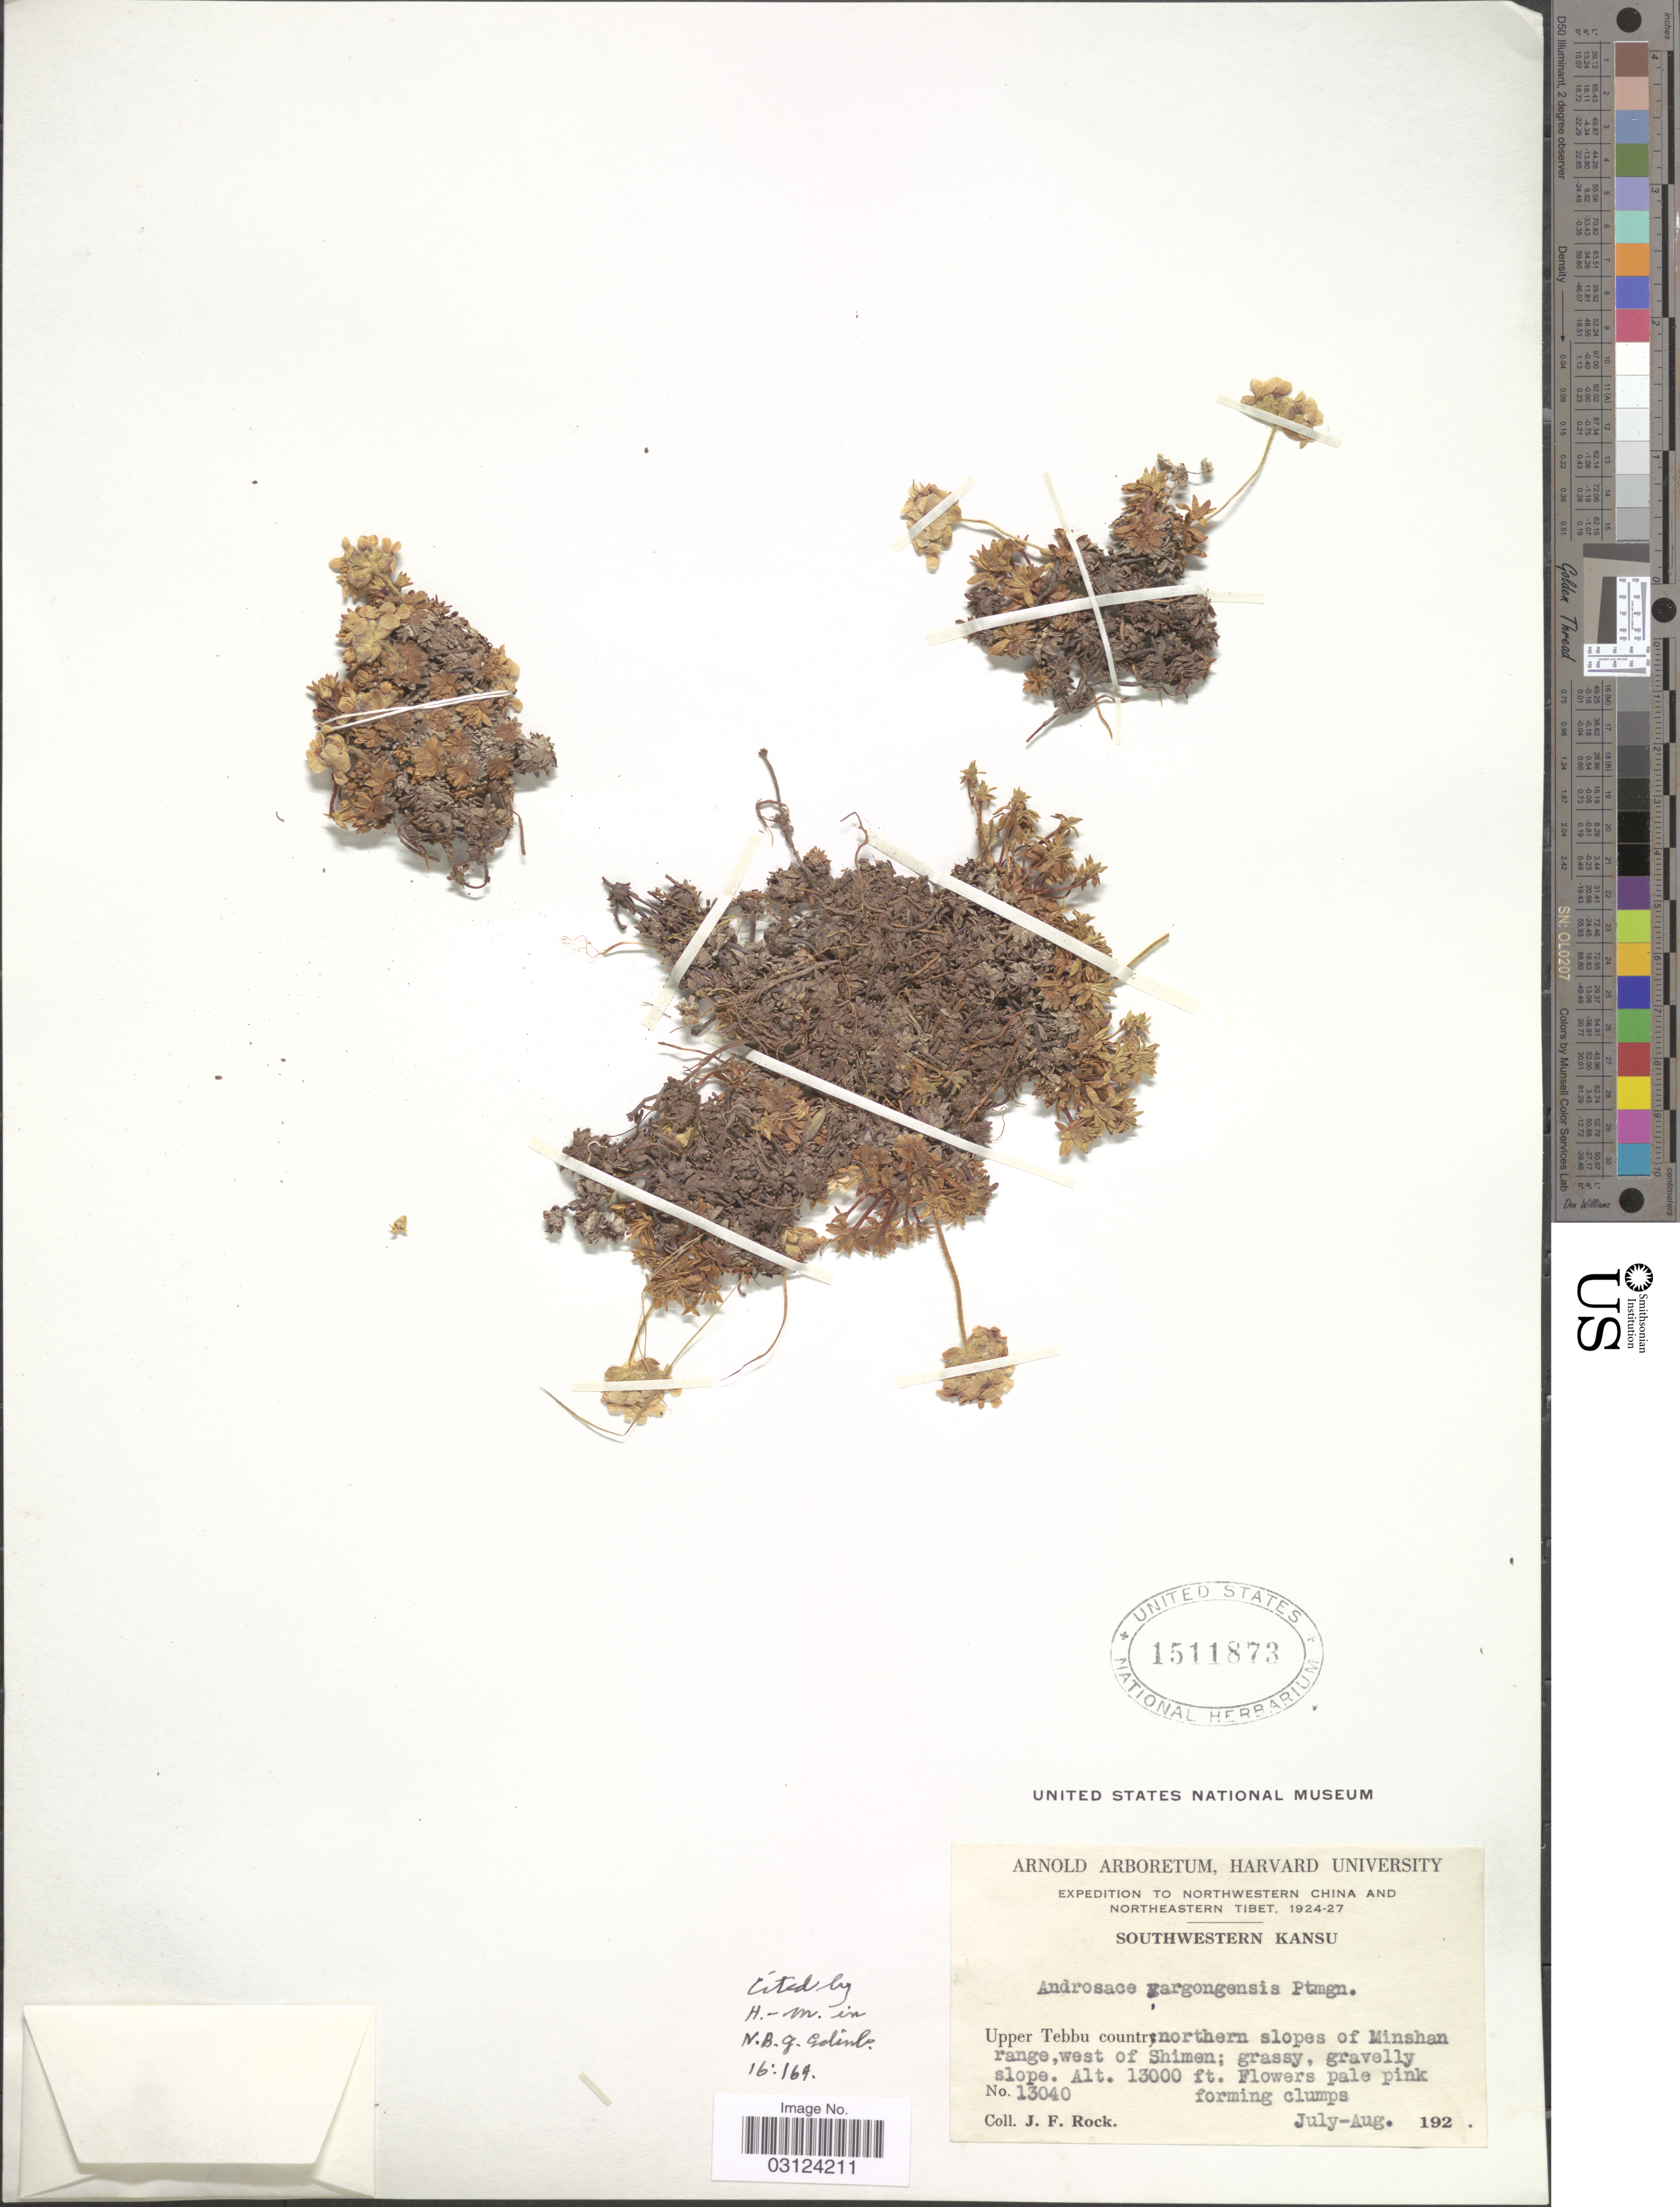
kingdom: Plantae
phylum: Tracheophyta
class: Magnoliopsida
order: Ericales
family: Primulaceae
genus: Androsace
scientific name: Androsace yargongensis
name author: Petitm.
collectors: J. Rock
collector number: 13040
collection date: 1924-07/1927-08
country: China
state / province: Gansu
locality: Northwestern China, Southwestern Kansu, Upper Tebbu country: northern slopes of Minshan range, west of Shimen.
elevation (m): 3962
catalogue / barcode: US 1511873